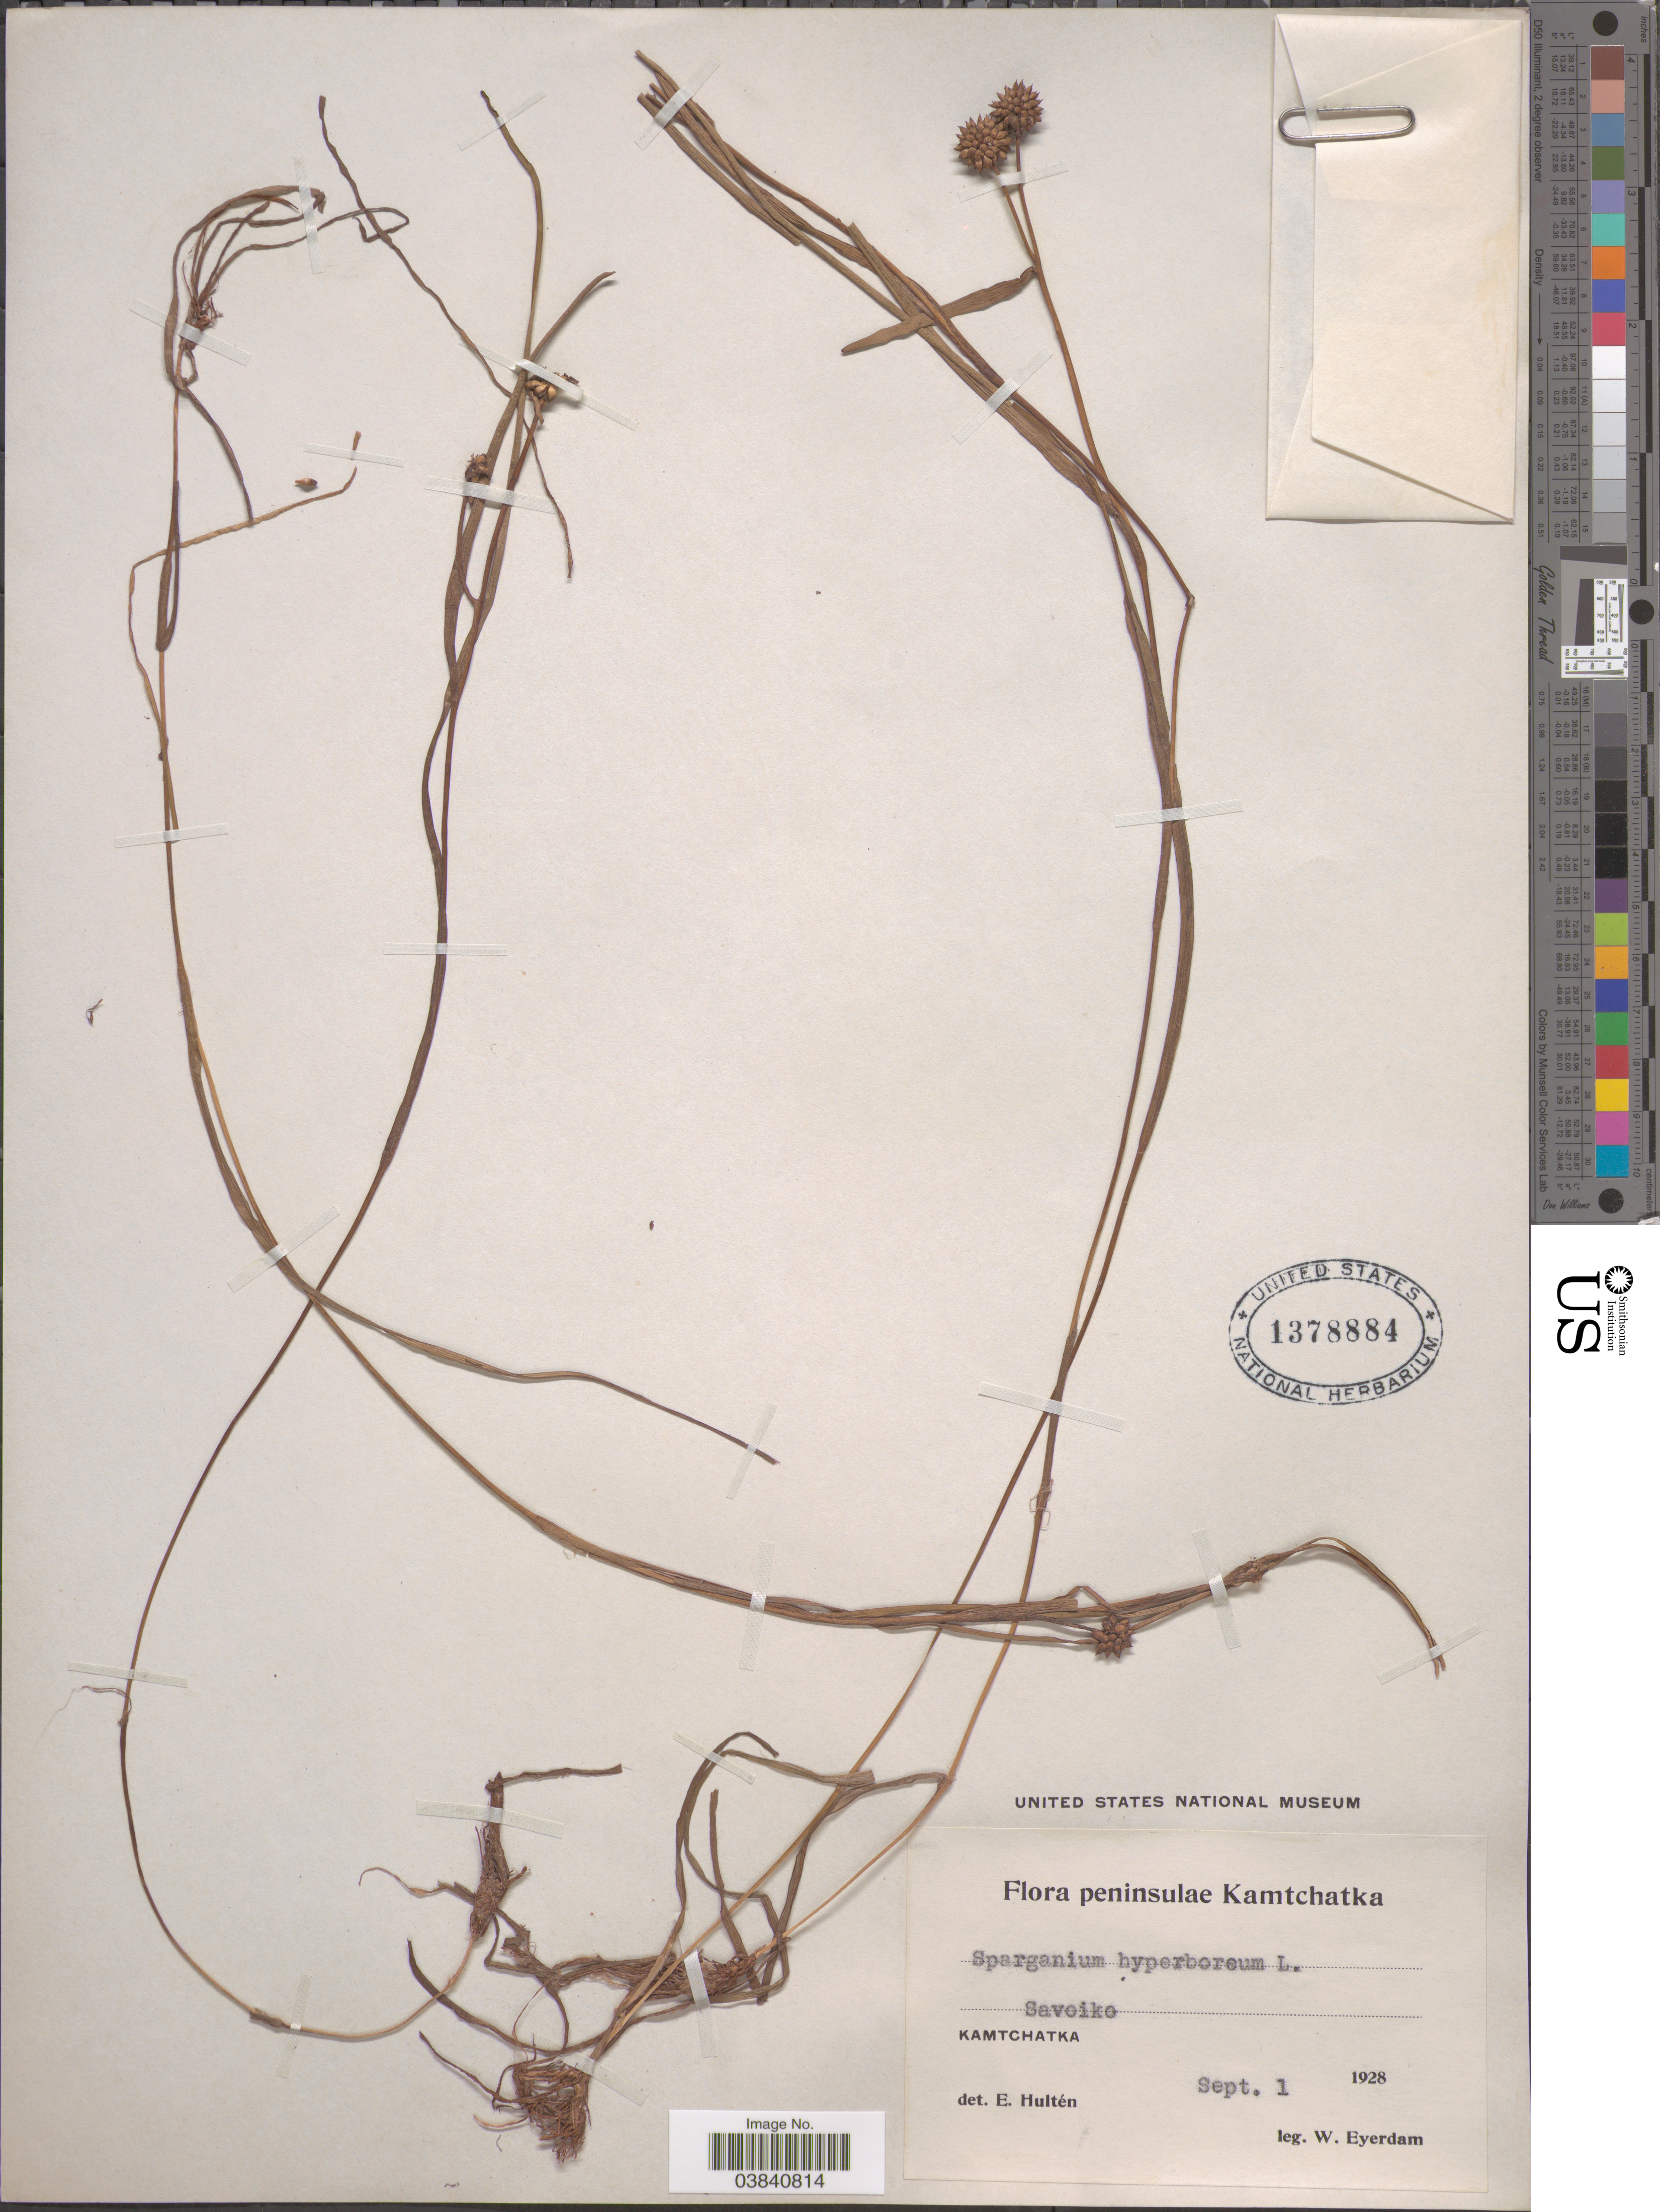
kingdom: Plantae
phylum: Tracheophyta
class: Liliopsida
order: Poales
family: Typhaceae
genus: Sparganium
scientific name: Sparganium hyperboreum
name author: Beurl. ex Laest.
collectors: W. J. Eyerdam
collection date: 1928-09-01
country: Russian Federation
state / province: Kamchatka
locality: Peninsulae Kamtchatka. Savoiko. Kamtchatka.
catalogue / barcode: US 1378884